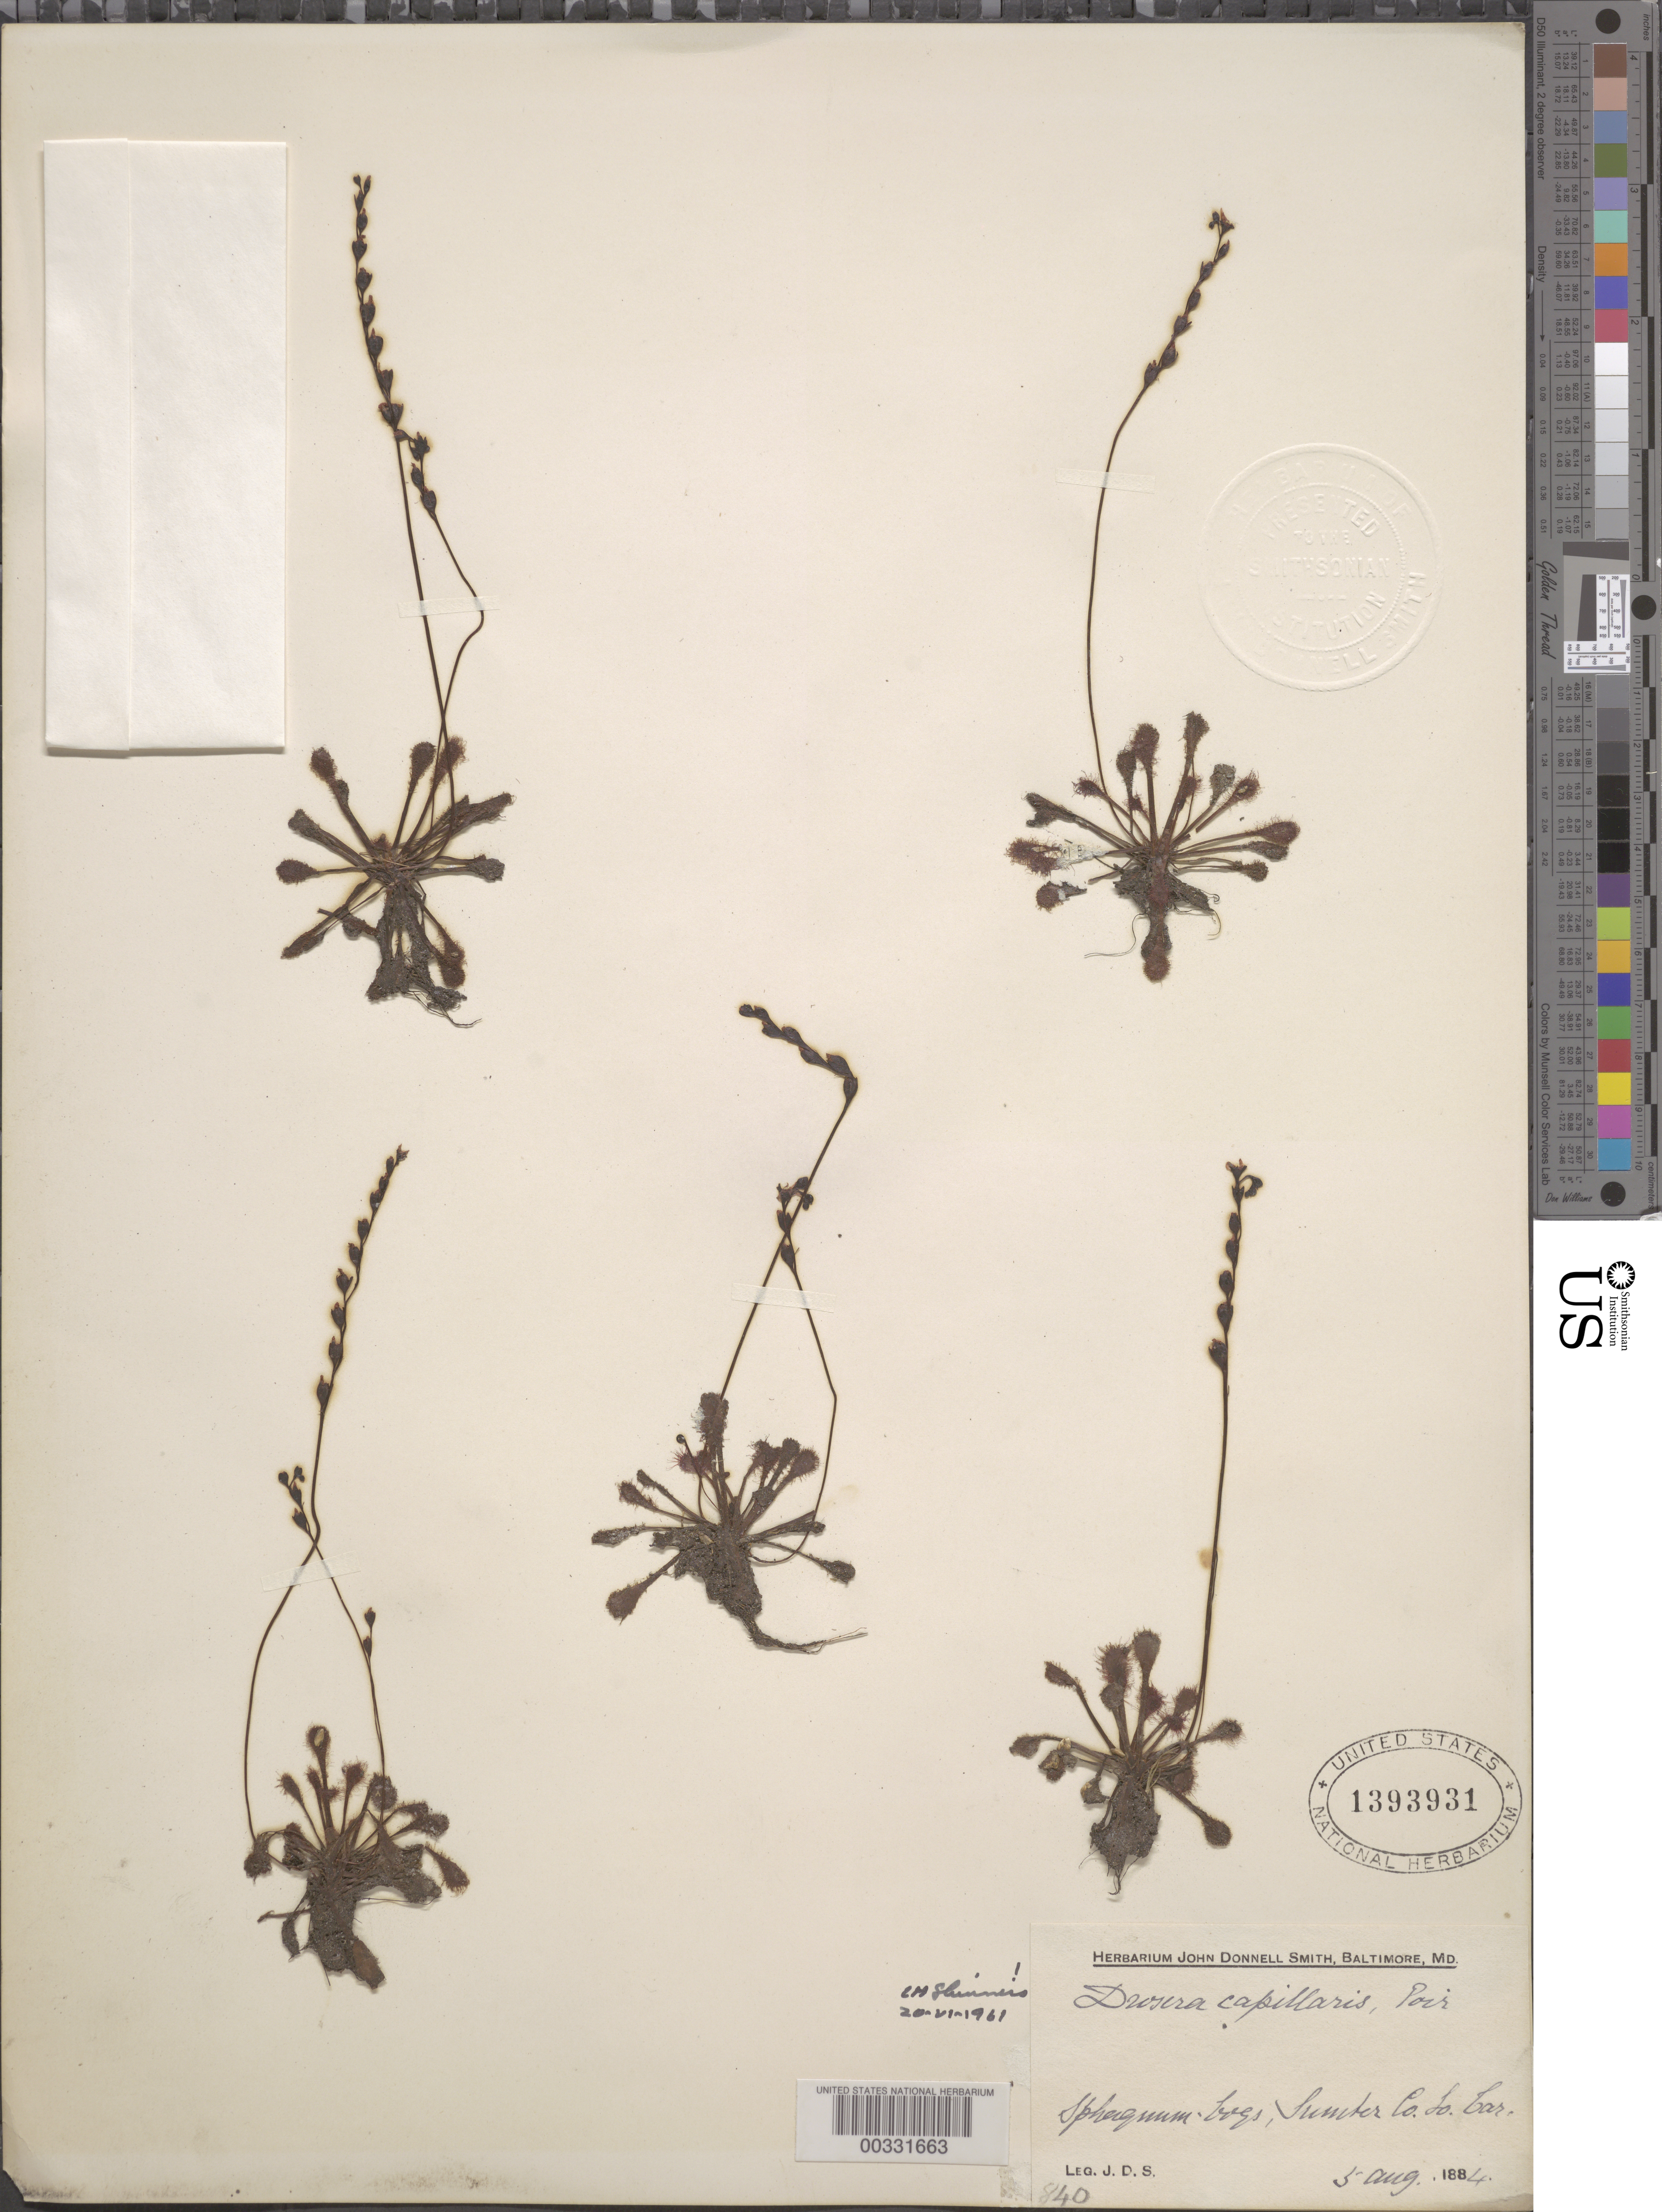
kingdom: Plantae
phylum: Tracheophyta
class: Magnoliopsida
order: Caryophyllales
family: Droseraceae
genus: Drosera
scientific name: Drosera capillaris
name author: Poir.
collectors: J. Donnell Smith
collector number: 840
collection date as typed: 05 Aug 1884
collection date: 1884-08-05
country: United States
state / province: South Carolina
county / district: Sumter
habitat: Sphagnum bogs.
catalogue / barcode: US 1393931